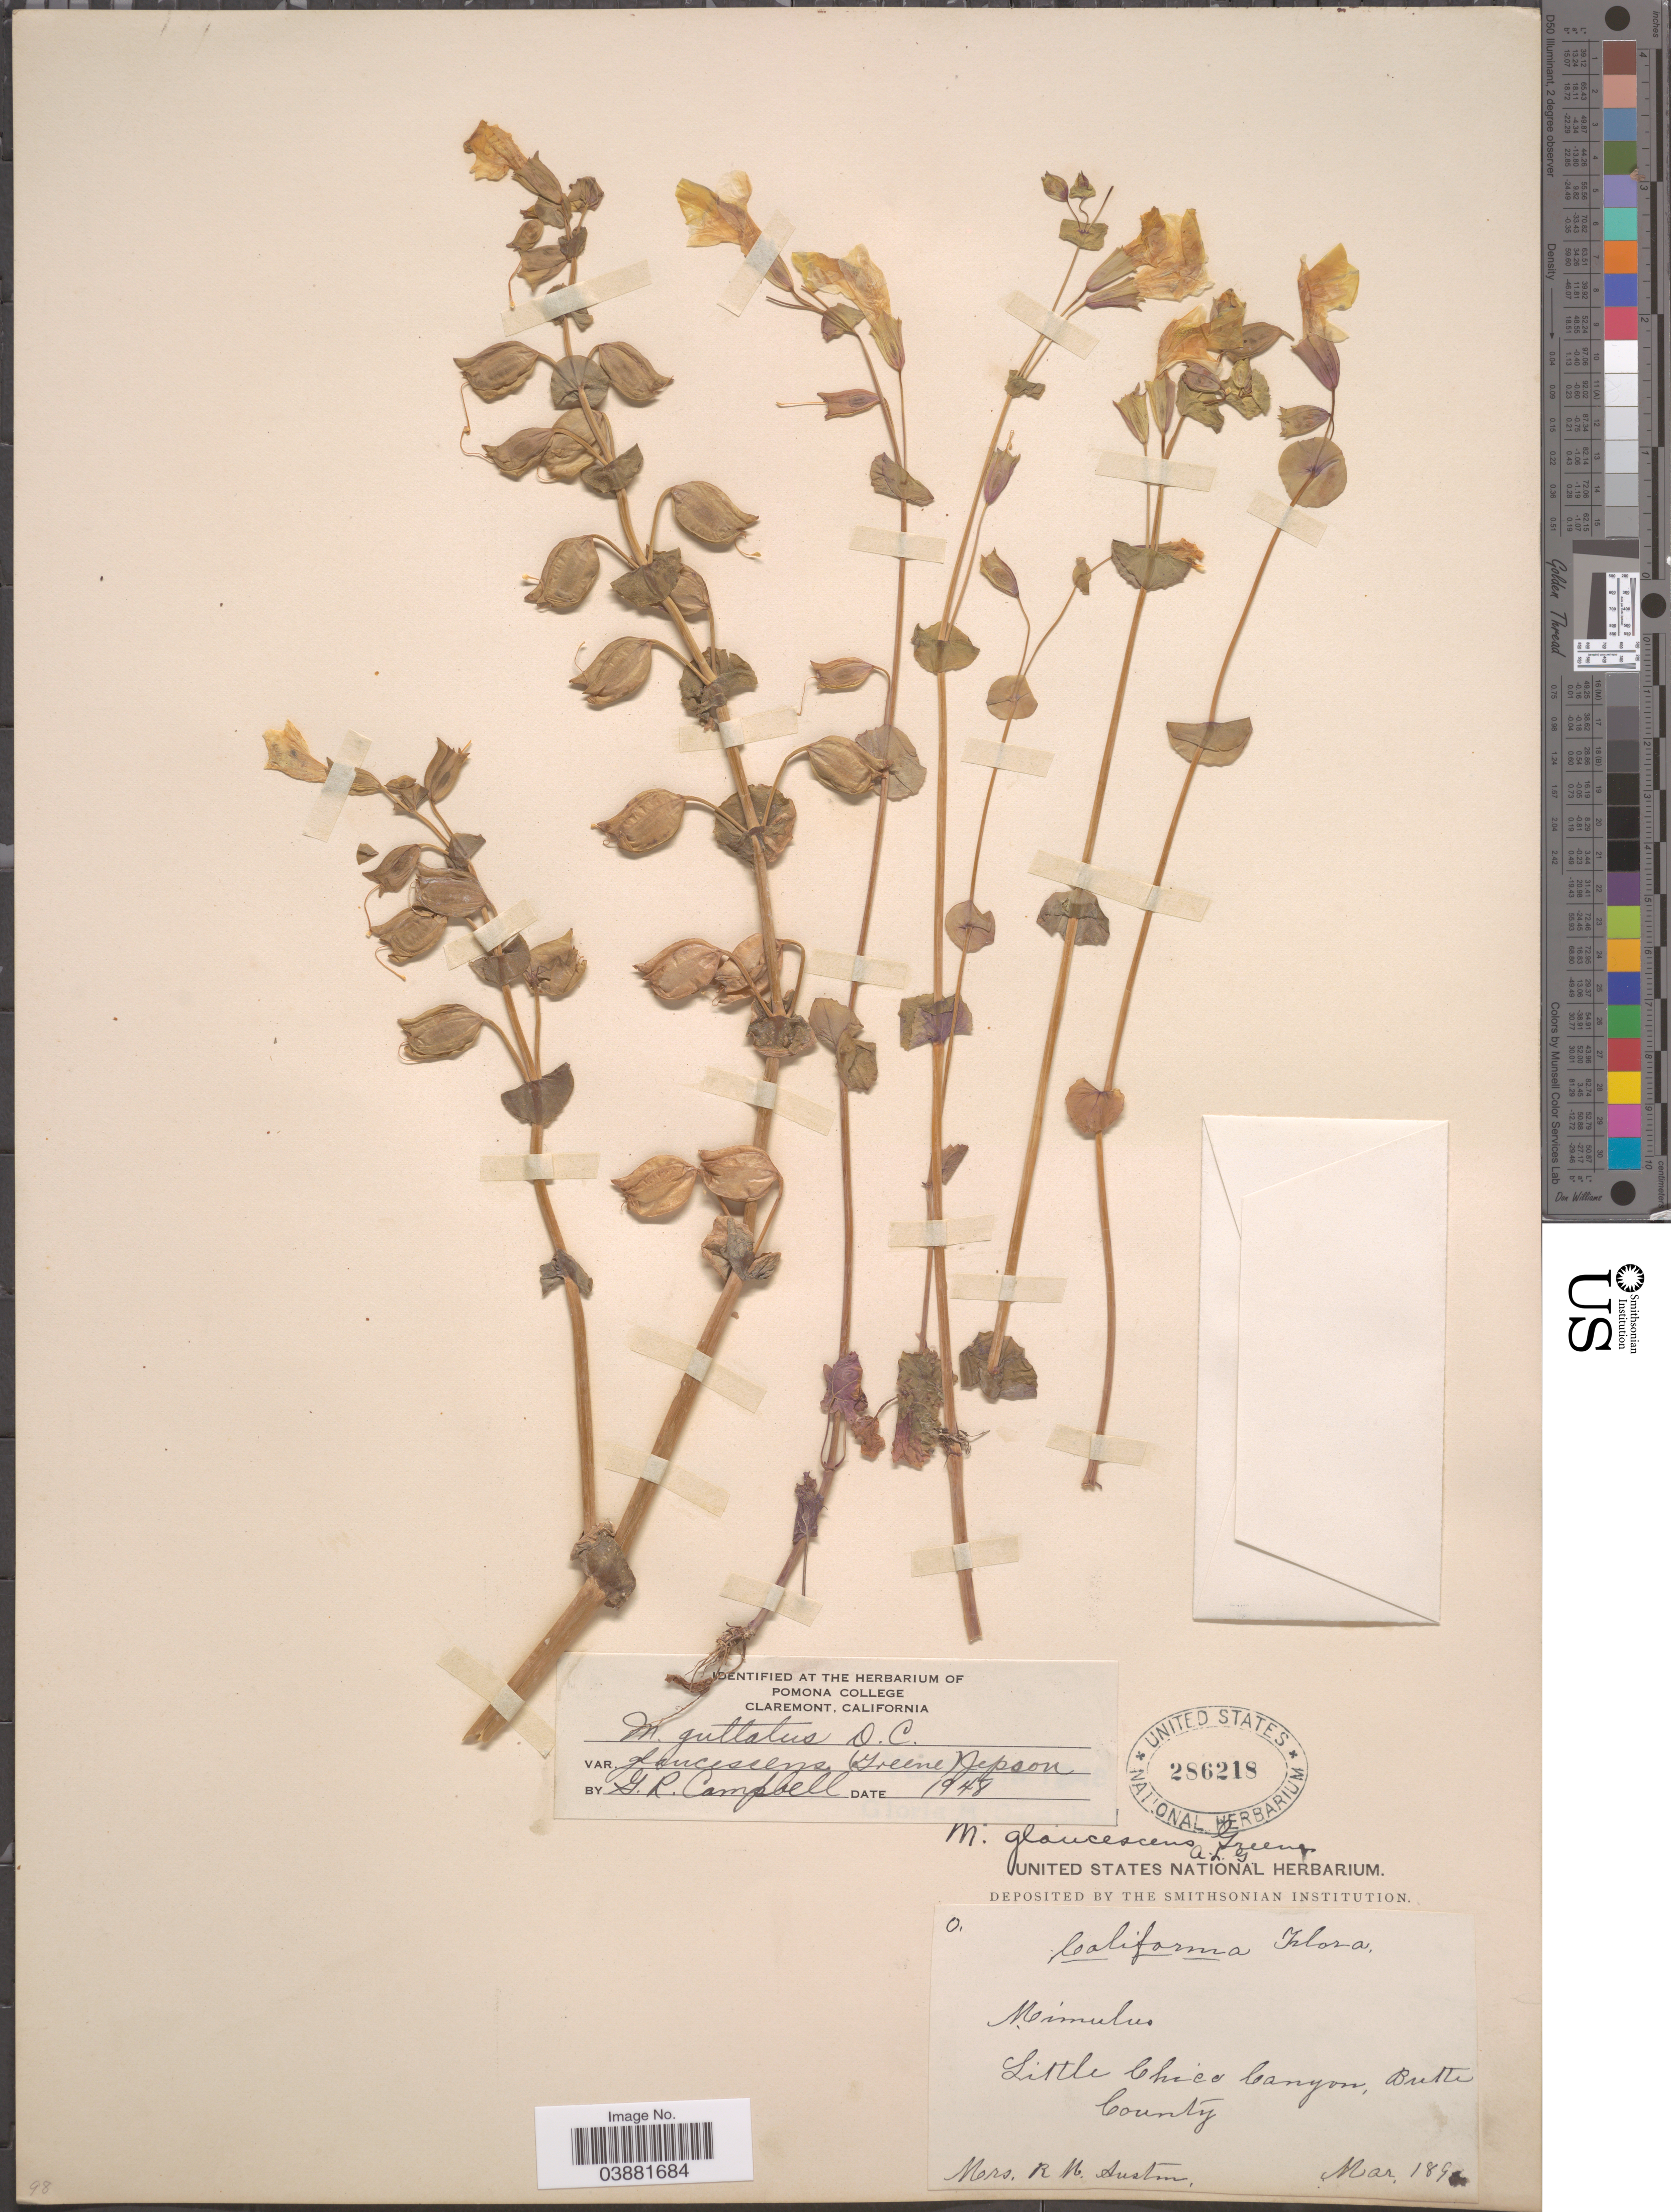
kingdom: Plantae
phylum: Tracheophyta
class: Magnoliopsida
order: Lamiales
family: Phrymaceae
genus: Mimulus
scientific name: Mimulus guttatus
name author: DC.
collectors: R. Austin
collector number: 0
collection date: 1890-03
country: United States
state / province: California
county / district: Butte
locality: Little Chico Canyon, Butte County.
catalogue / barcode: US 286218